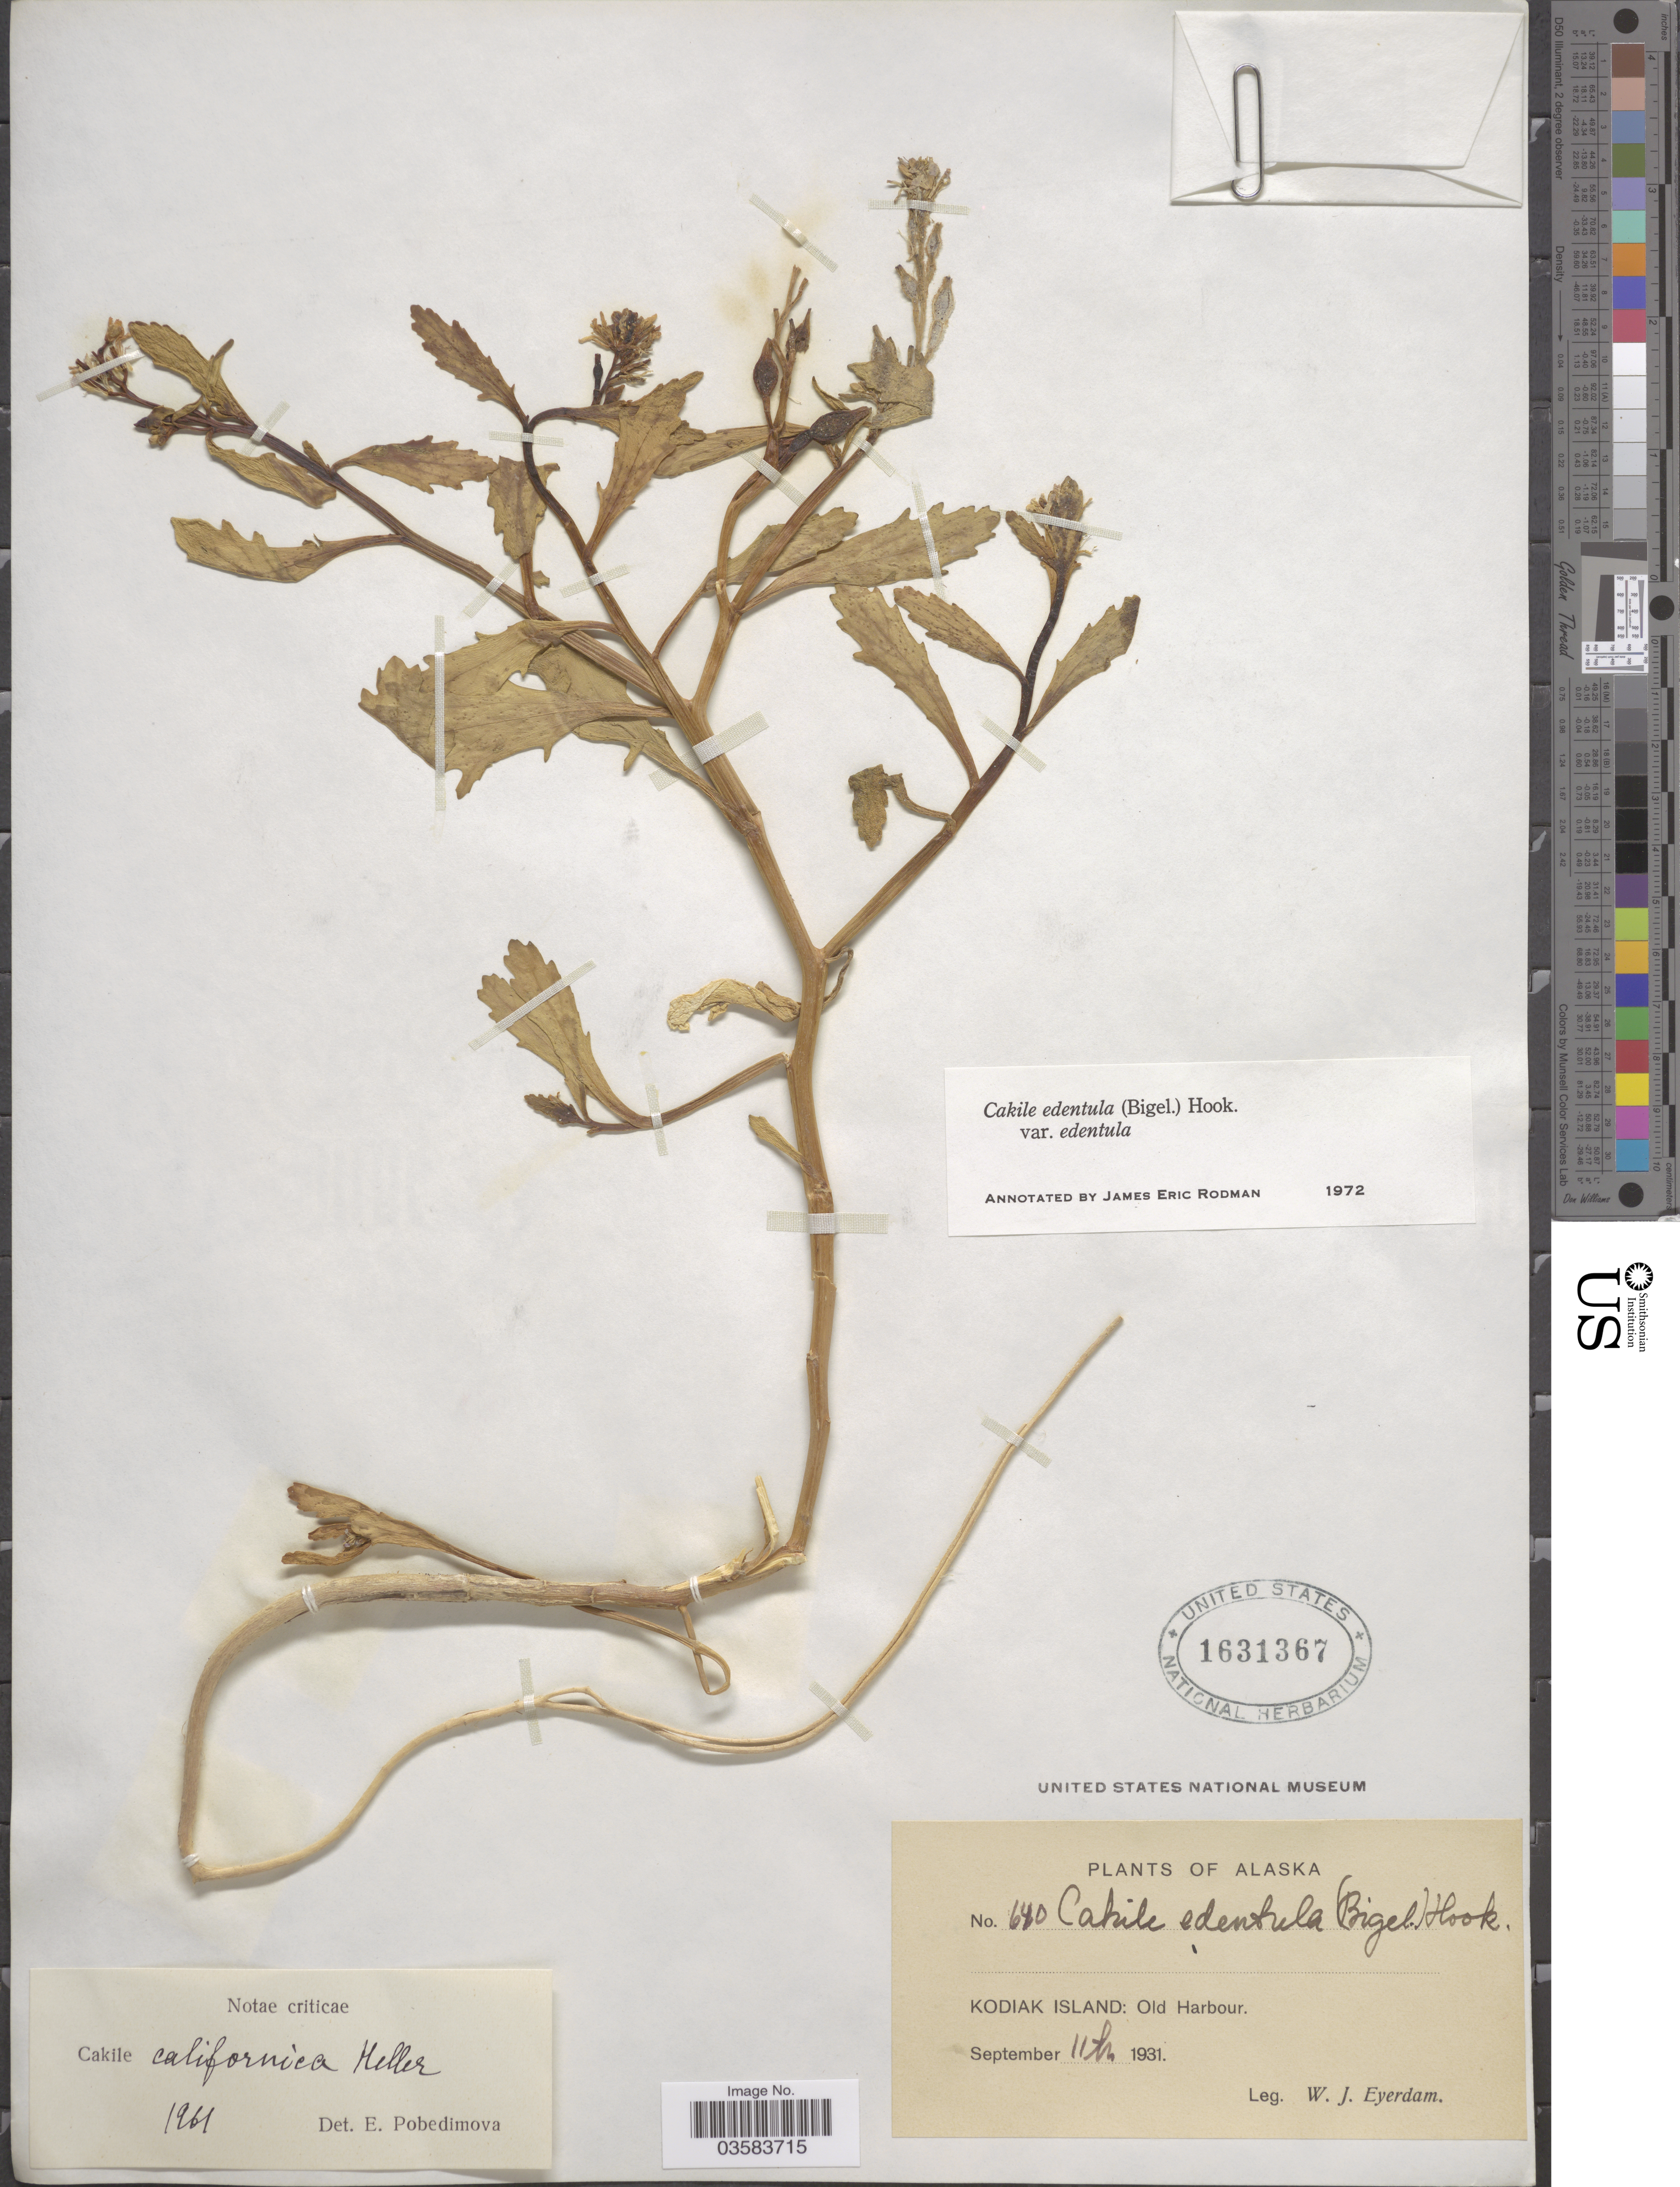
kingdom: Plantae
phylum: Tracheophyta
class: Magnoliopsida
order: Brassicales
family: Brassicaceae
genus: Cakile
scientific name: Cakile edentula var. edentula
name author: (Bigelow) Hook.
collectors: W. J. Eyerdam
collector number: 640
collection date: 1931-09-11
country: United States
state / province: Alaska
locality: Kodiak Island: Old Harbour.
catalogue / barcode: US 1631367